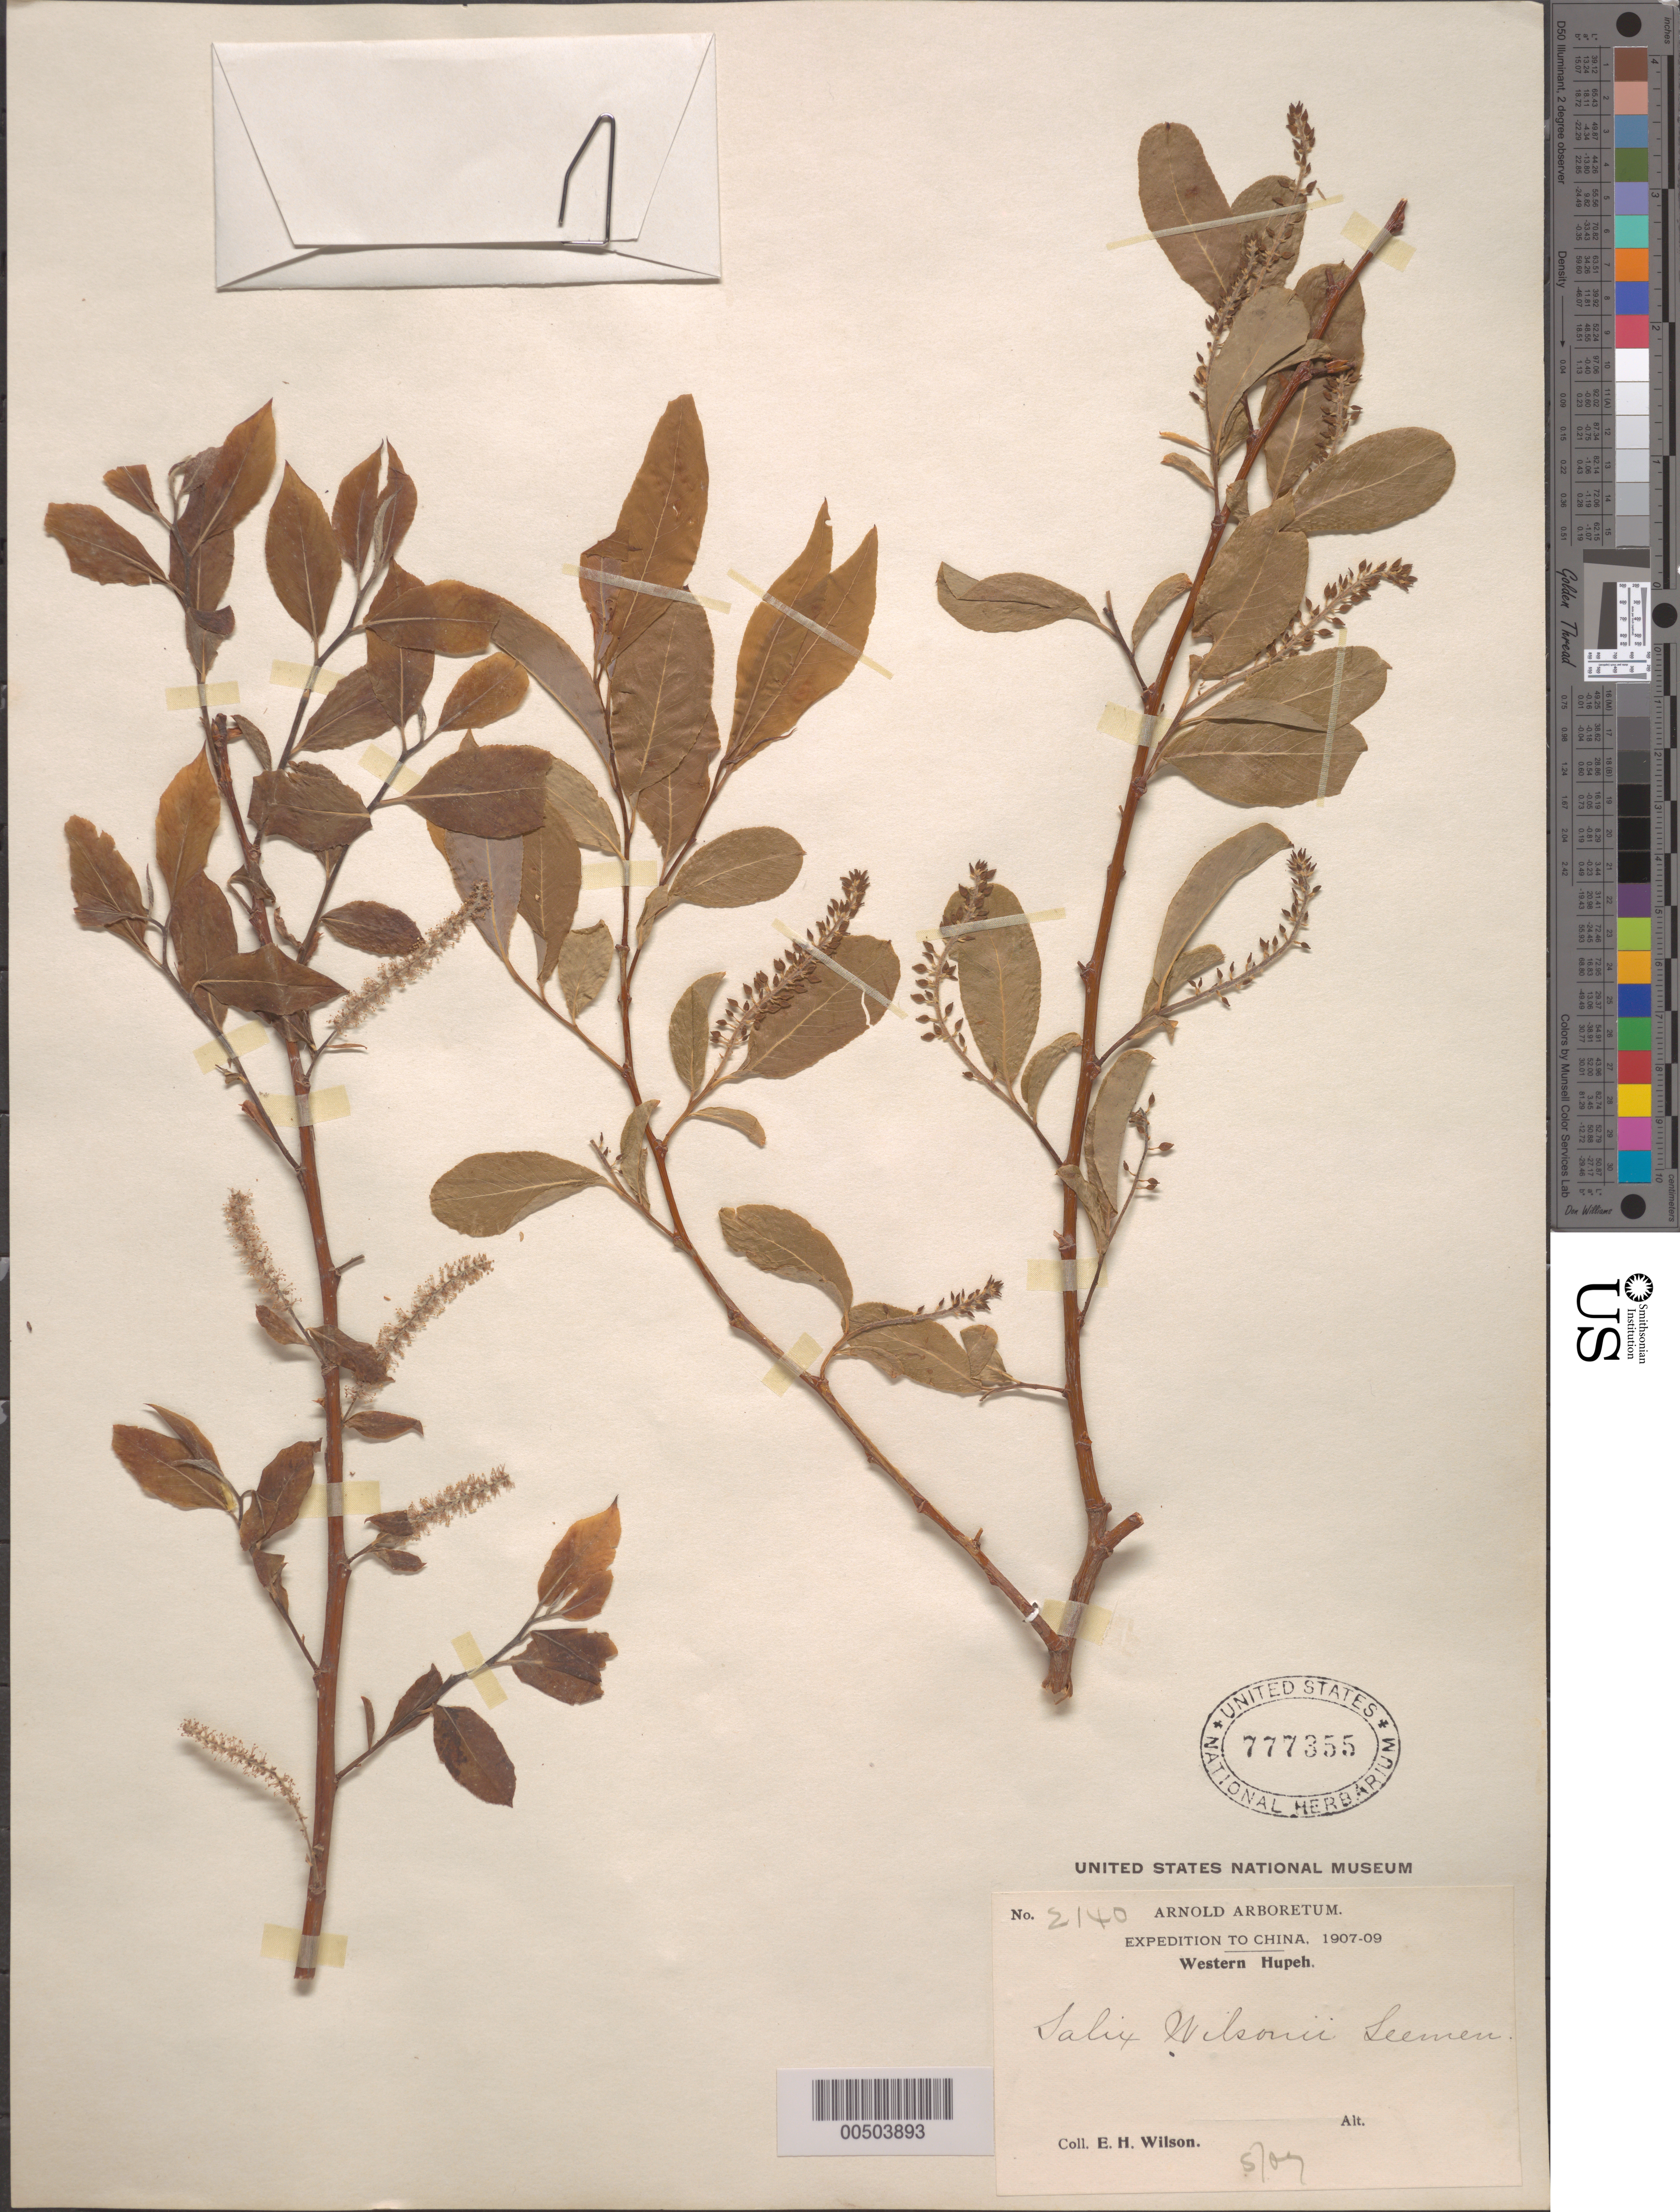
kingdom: Plantae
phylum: Tracheophyta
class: Magnoliopsida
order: Malpighiales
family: Salicaceae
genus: Salix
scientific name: Salix wilsonii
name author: Seemen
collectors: E. H. Wilson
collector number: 2140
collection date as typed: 1907 to -- --- 1909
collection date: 1907/1909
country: China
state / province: Hubei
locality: Western Hupeh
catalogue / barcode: US 777355